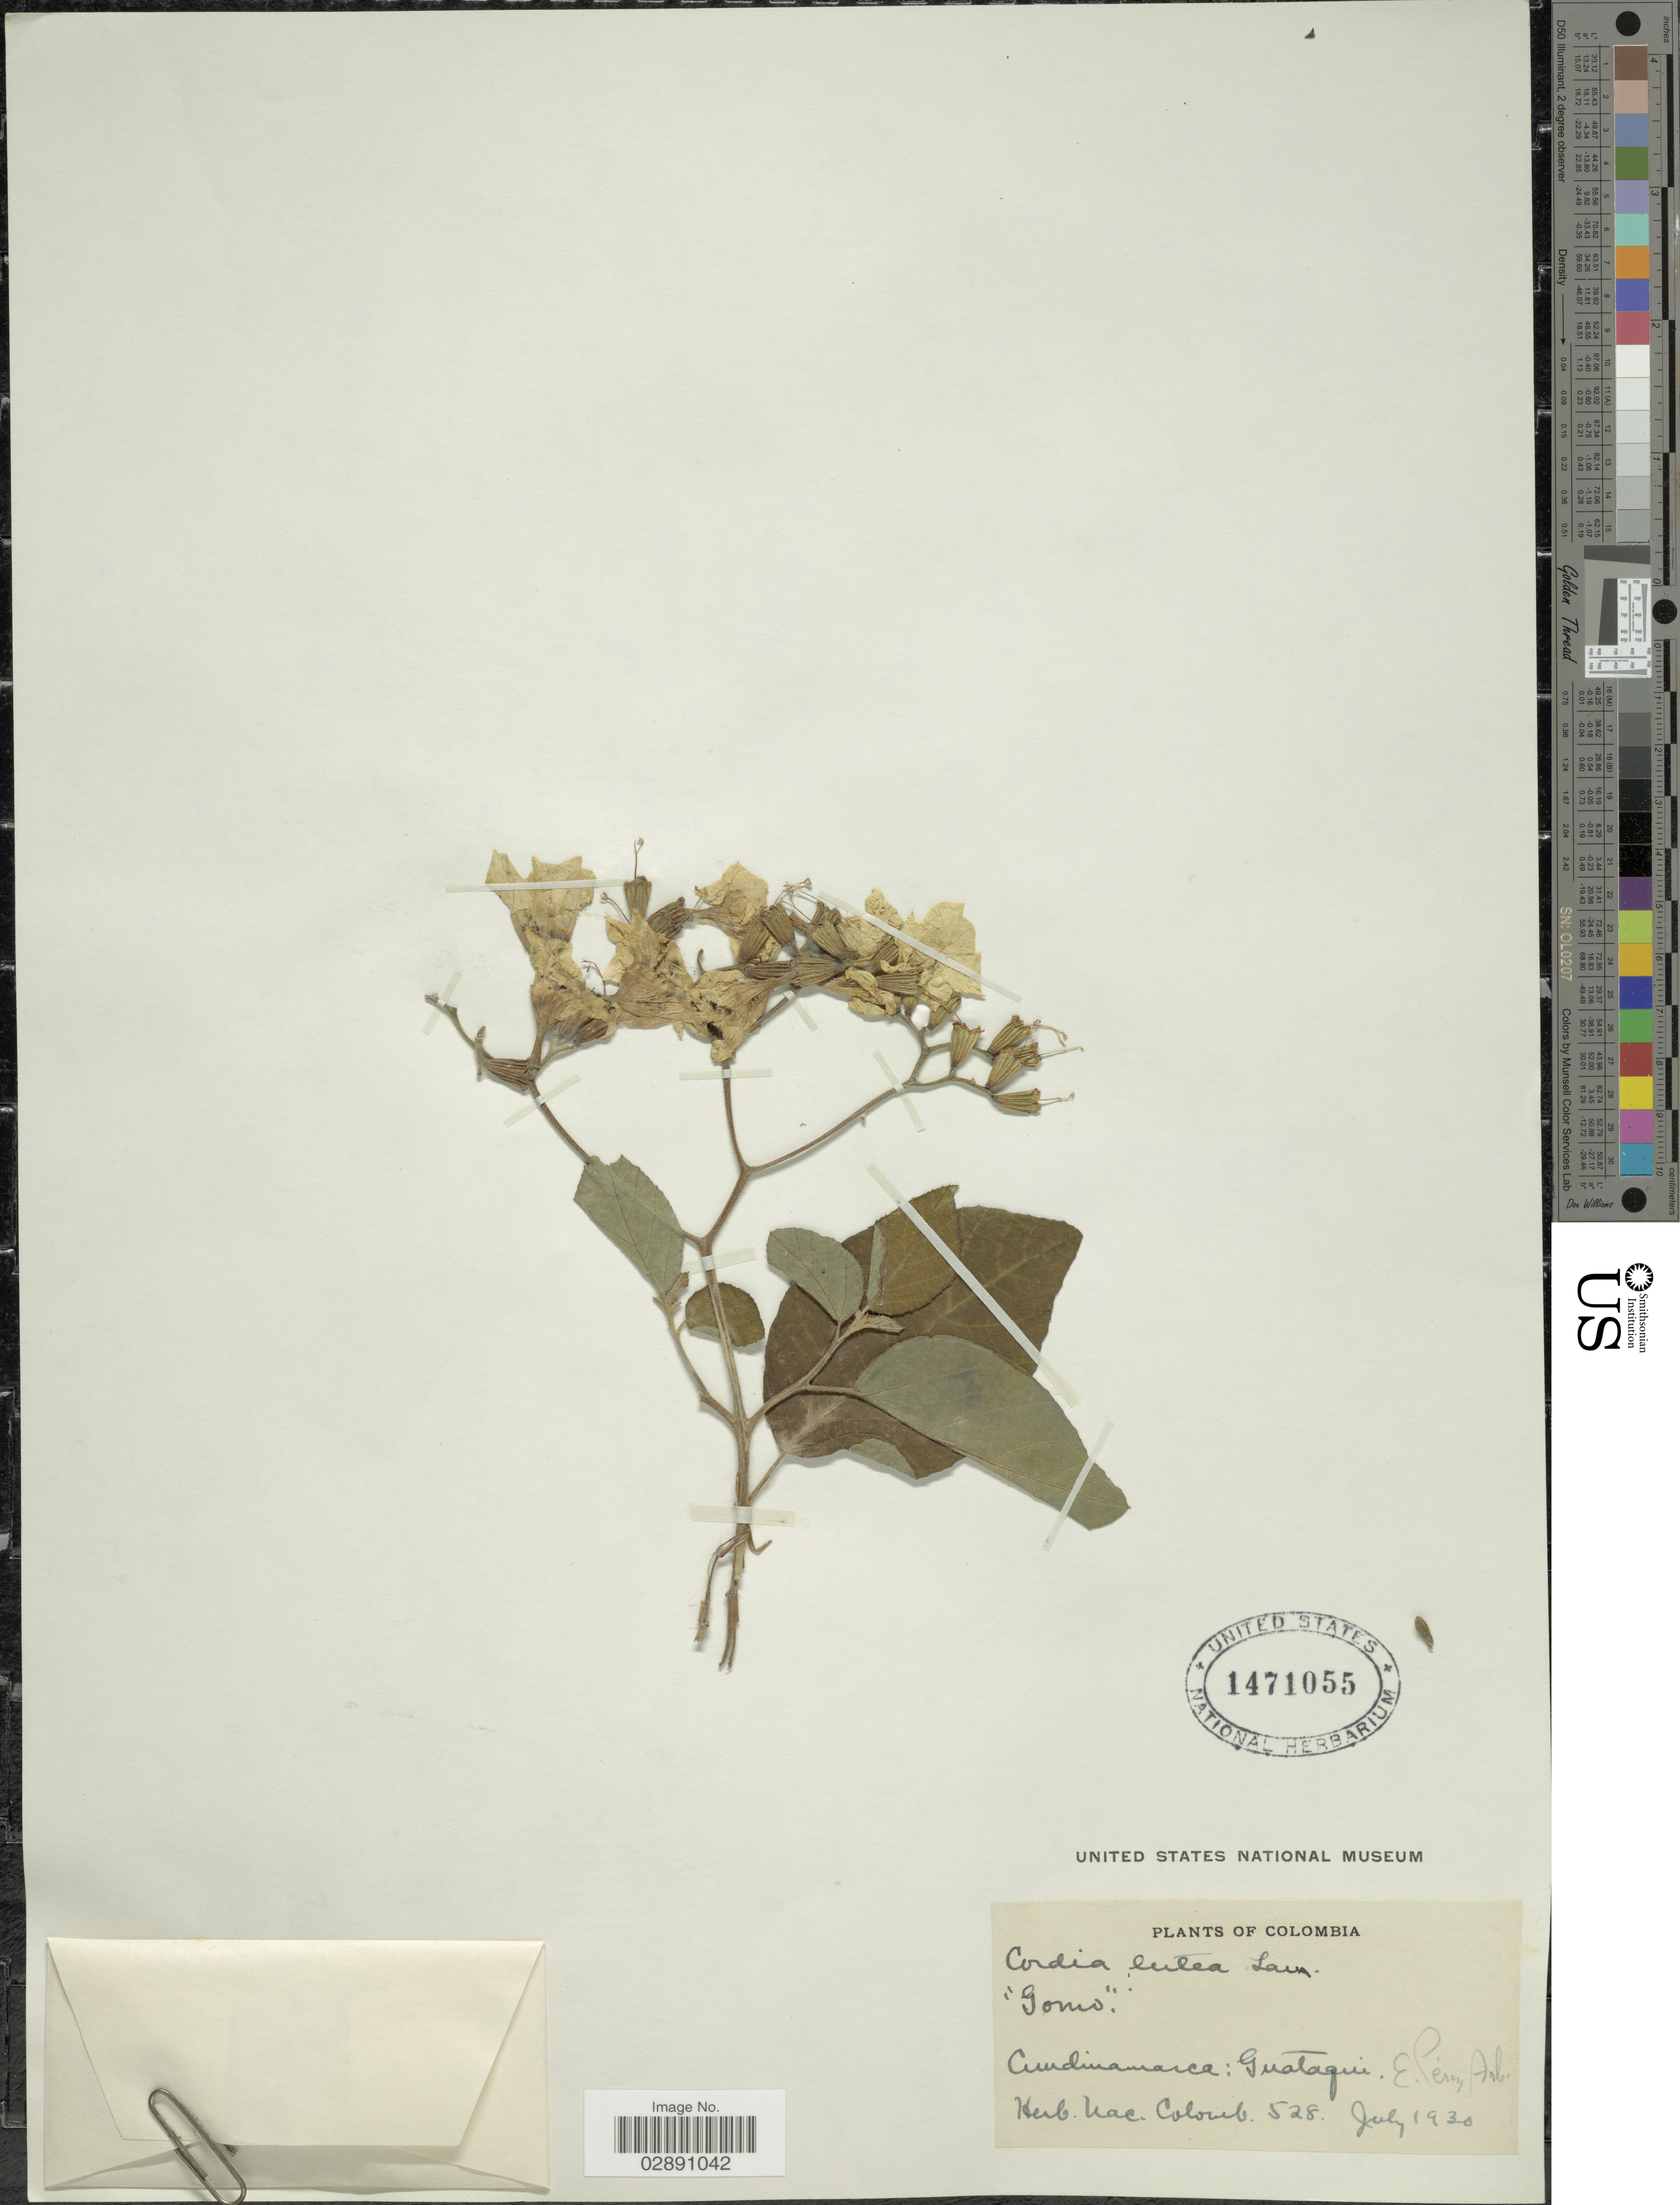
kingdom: Plantae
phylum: Tracheophyta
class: Magnoliopsida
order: Boraginales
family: Cordiaceae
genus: Cordia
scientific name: Cordia lutea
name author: Lam.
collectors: E. Pérez Arbeláez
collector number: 528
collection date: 1930-07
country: Colombia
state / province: Cundinamarca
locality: Guataqui.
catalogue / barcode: US 1471055